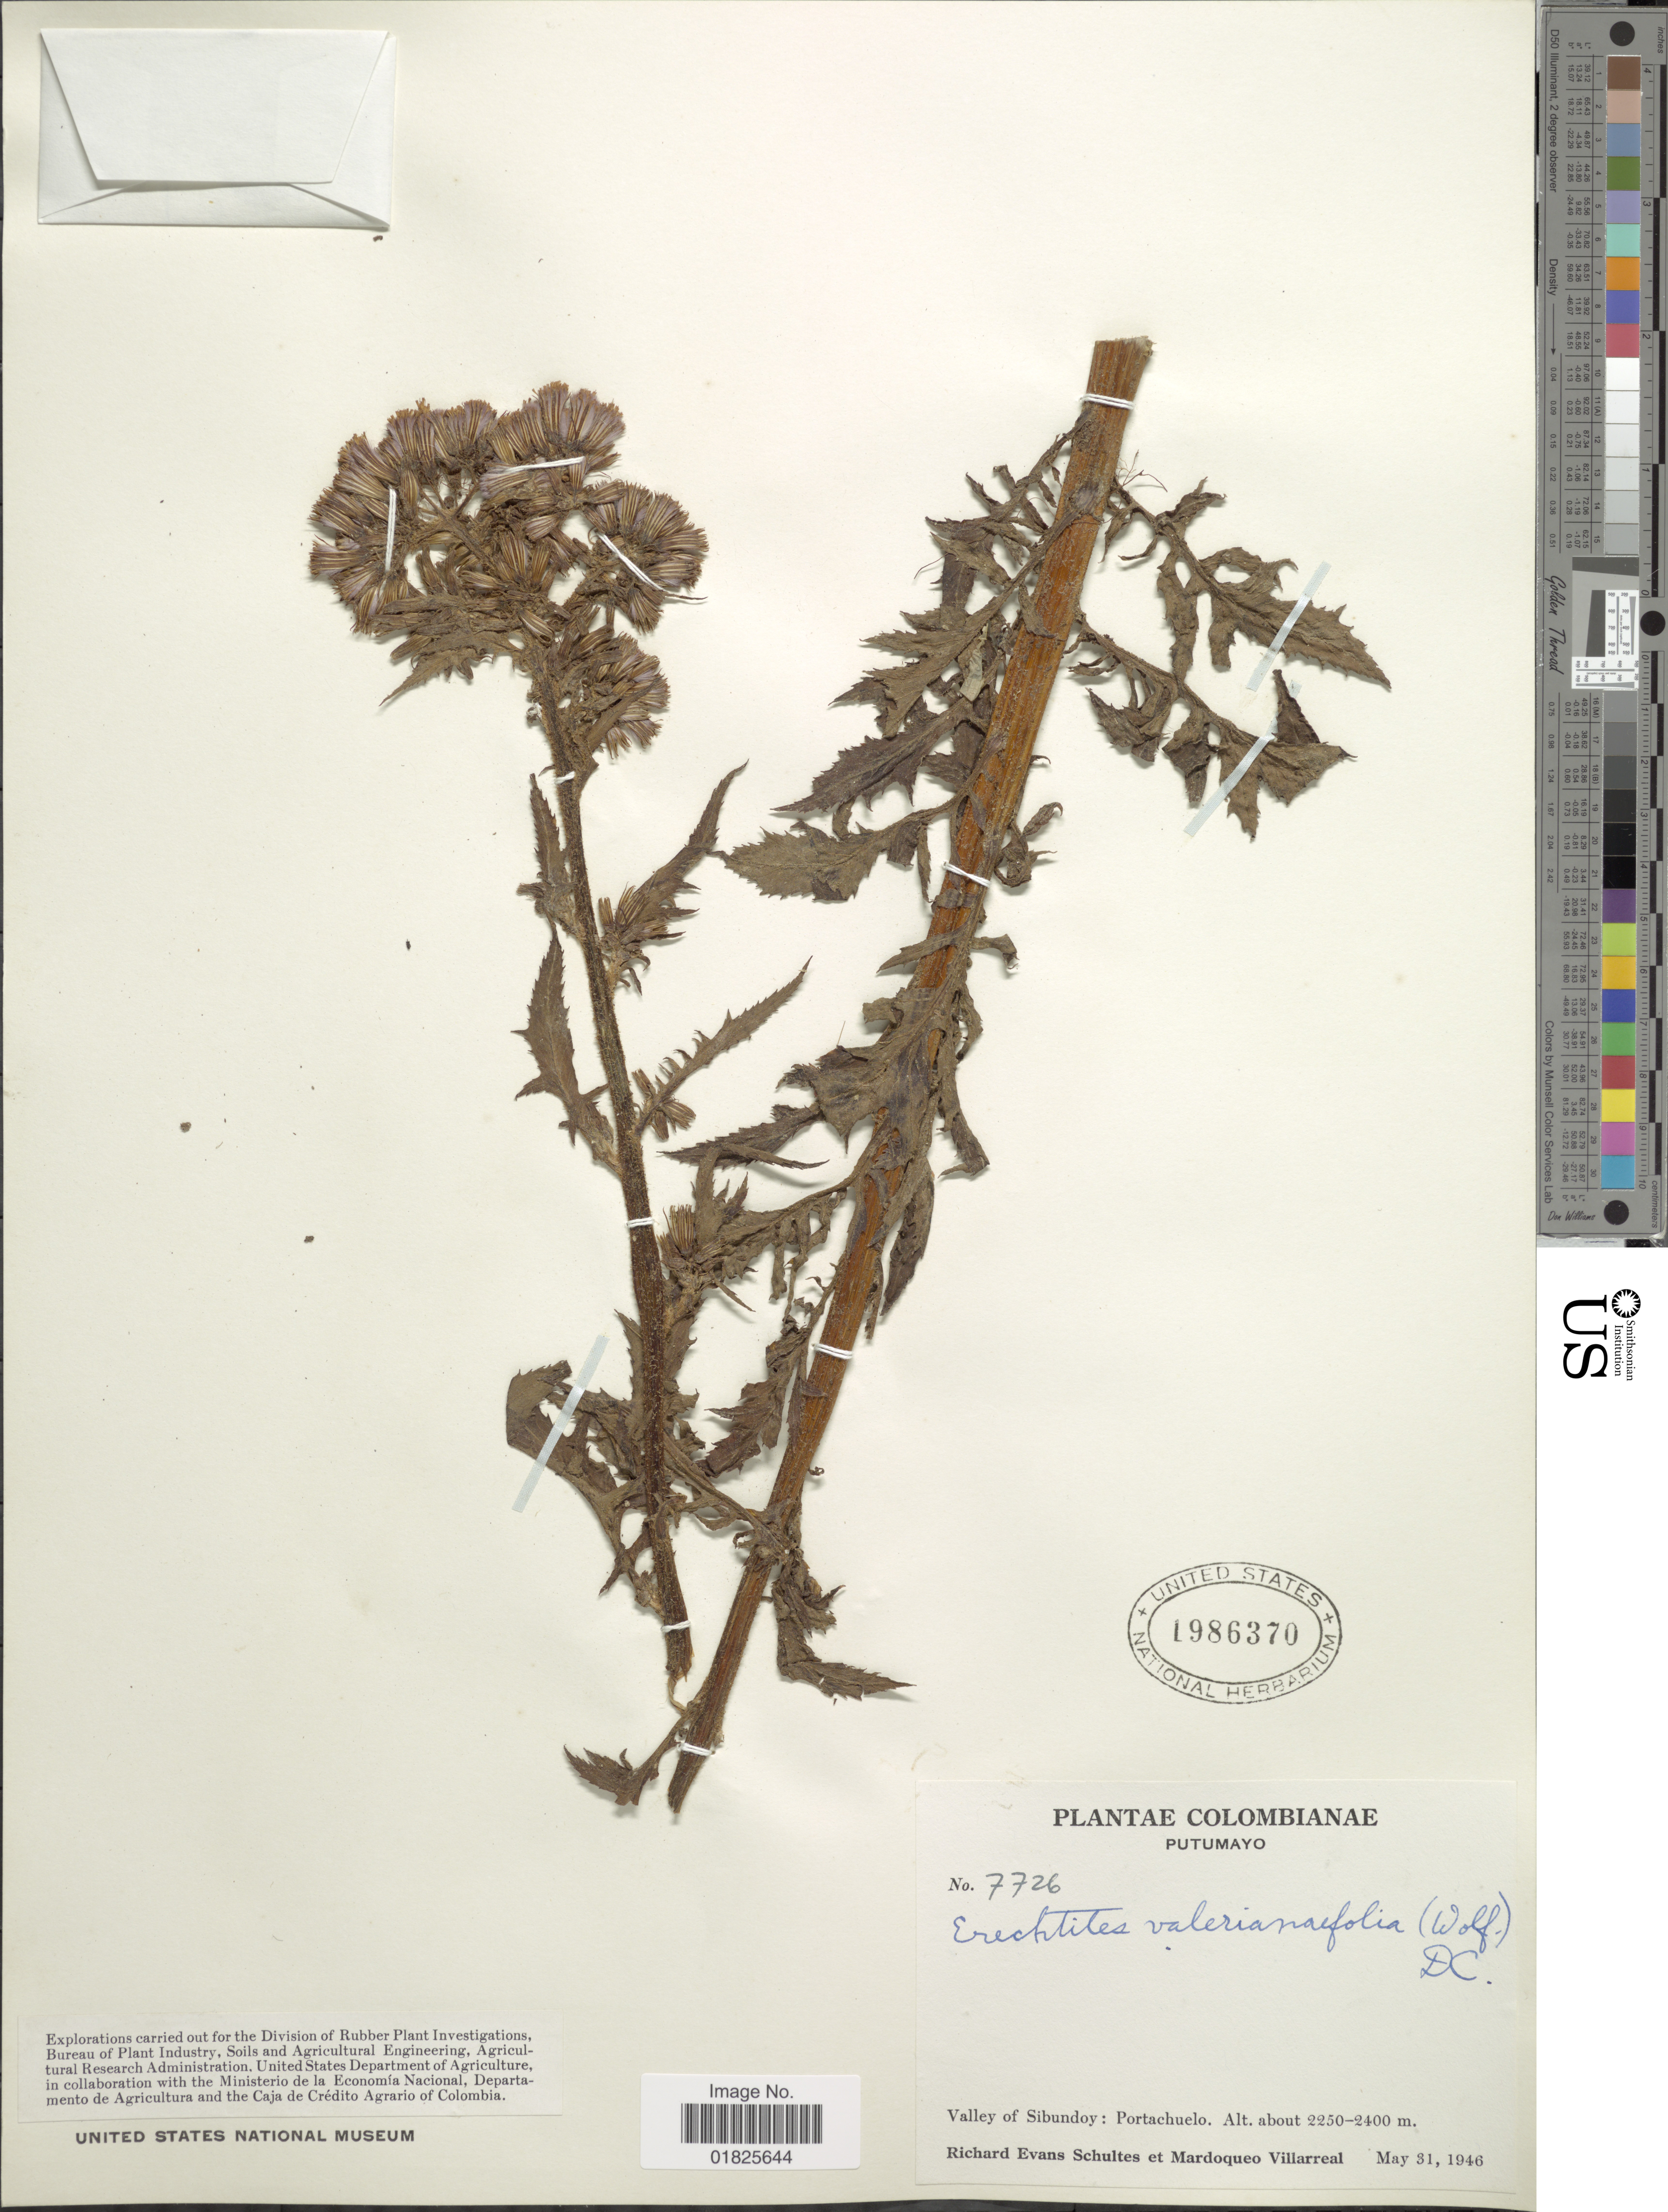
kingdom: Plantae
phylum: Tracheophyta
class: Magnoliopsida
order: Asterales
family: Asteraceae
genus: Erechtites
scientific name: Erechtites valerianifolius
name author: (Link ex Spreng.) DC.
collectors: R. E. Schultes & M. Villarreal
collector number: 7726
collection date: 1946-05-31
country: Colombia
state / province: Putumayo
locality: Valley of Sibundoy; Portachuelo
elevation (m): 2250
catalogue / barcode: US 1986370